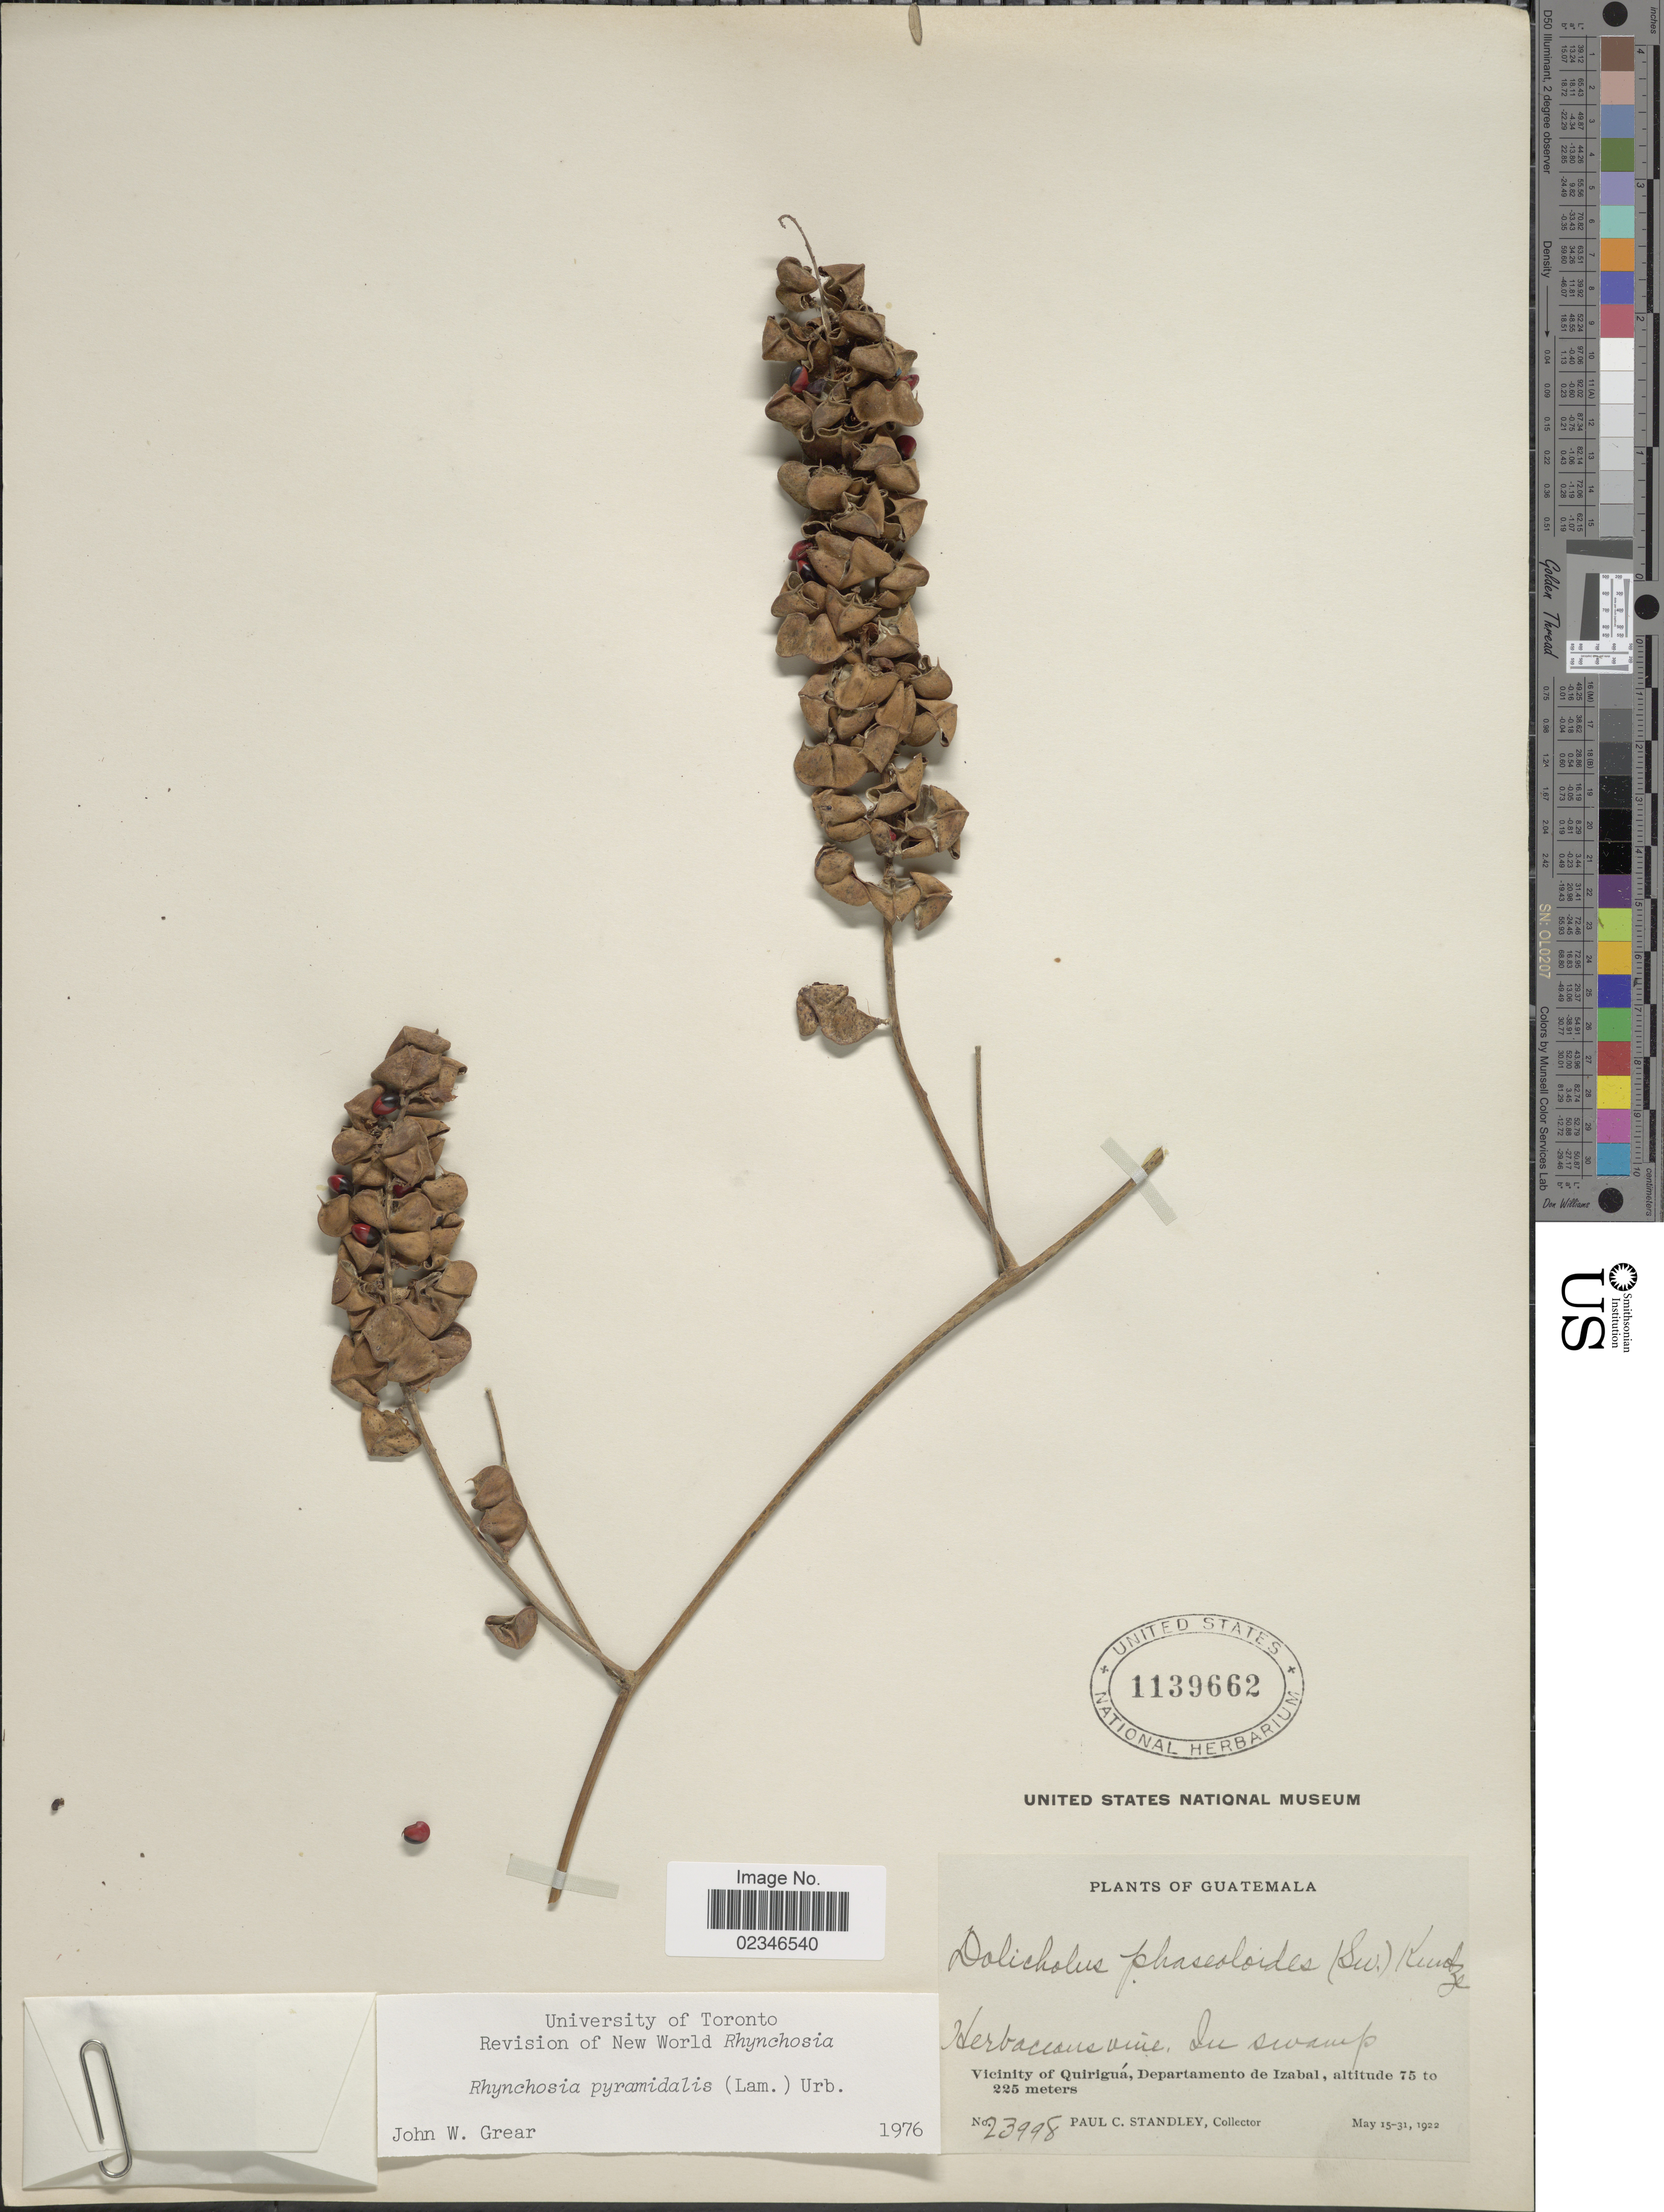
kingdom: Plantae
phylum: Tracheophyta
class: Magnoliopsida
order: Fabales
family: Fabaceae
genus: Rhynchosia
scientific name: Rhynchosia pyramidalis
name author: (Lam.) Urb.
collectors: P. C. Standley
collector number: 23998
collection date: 1922-05-15/1922-05-31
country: Guatemala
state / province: Izabal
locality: Vicinity of Quirigua, Departamento de Izabal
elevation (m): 75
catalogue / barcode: US 1139662